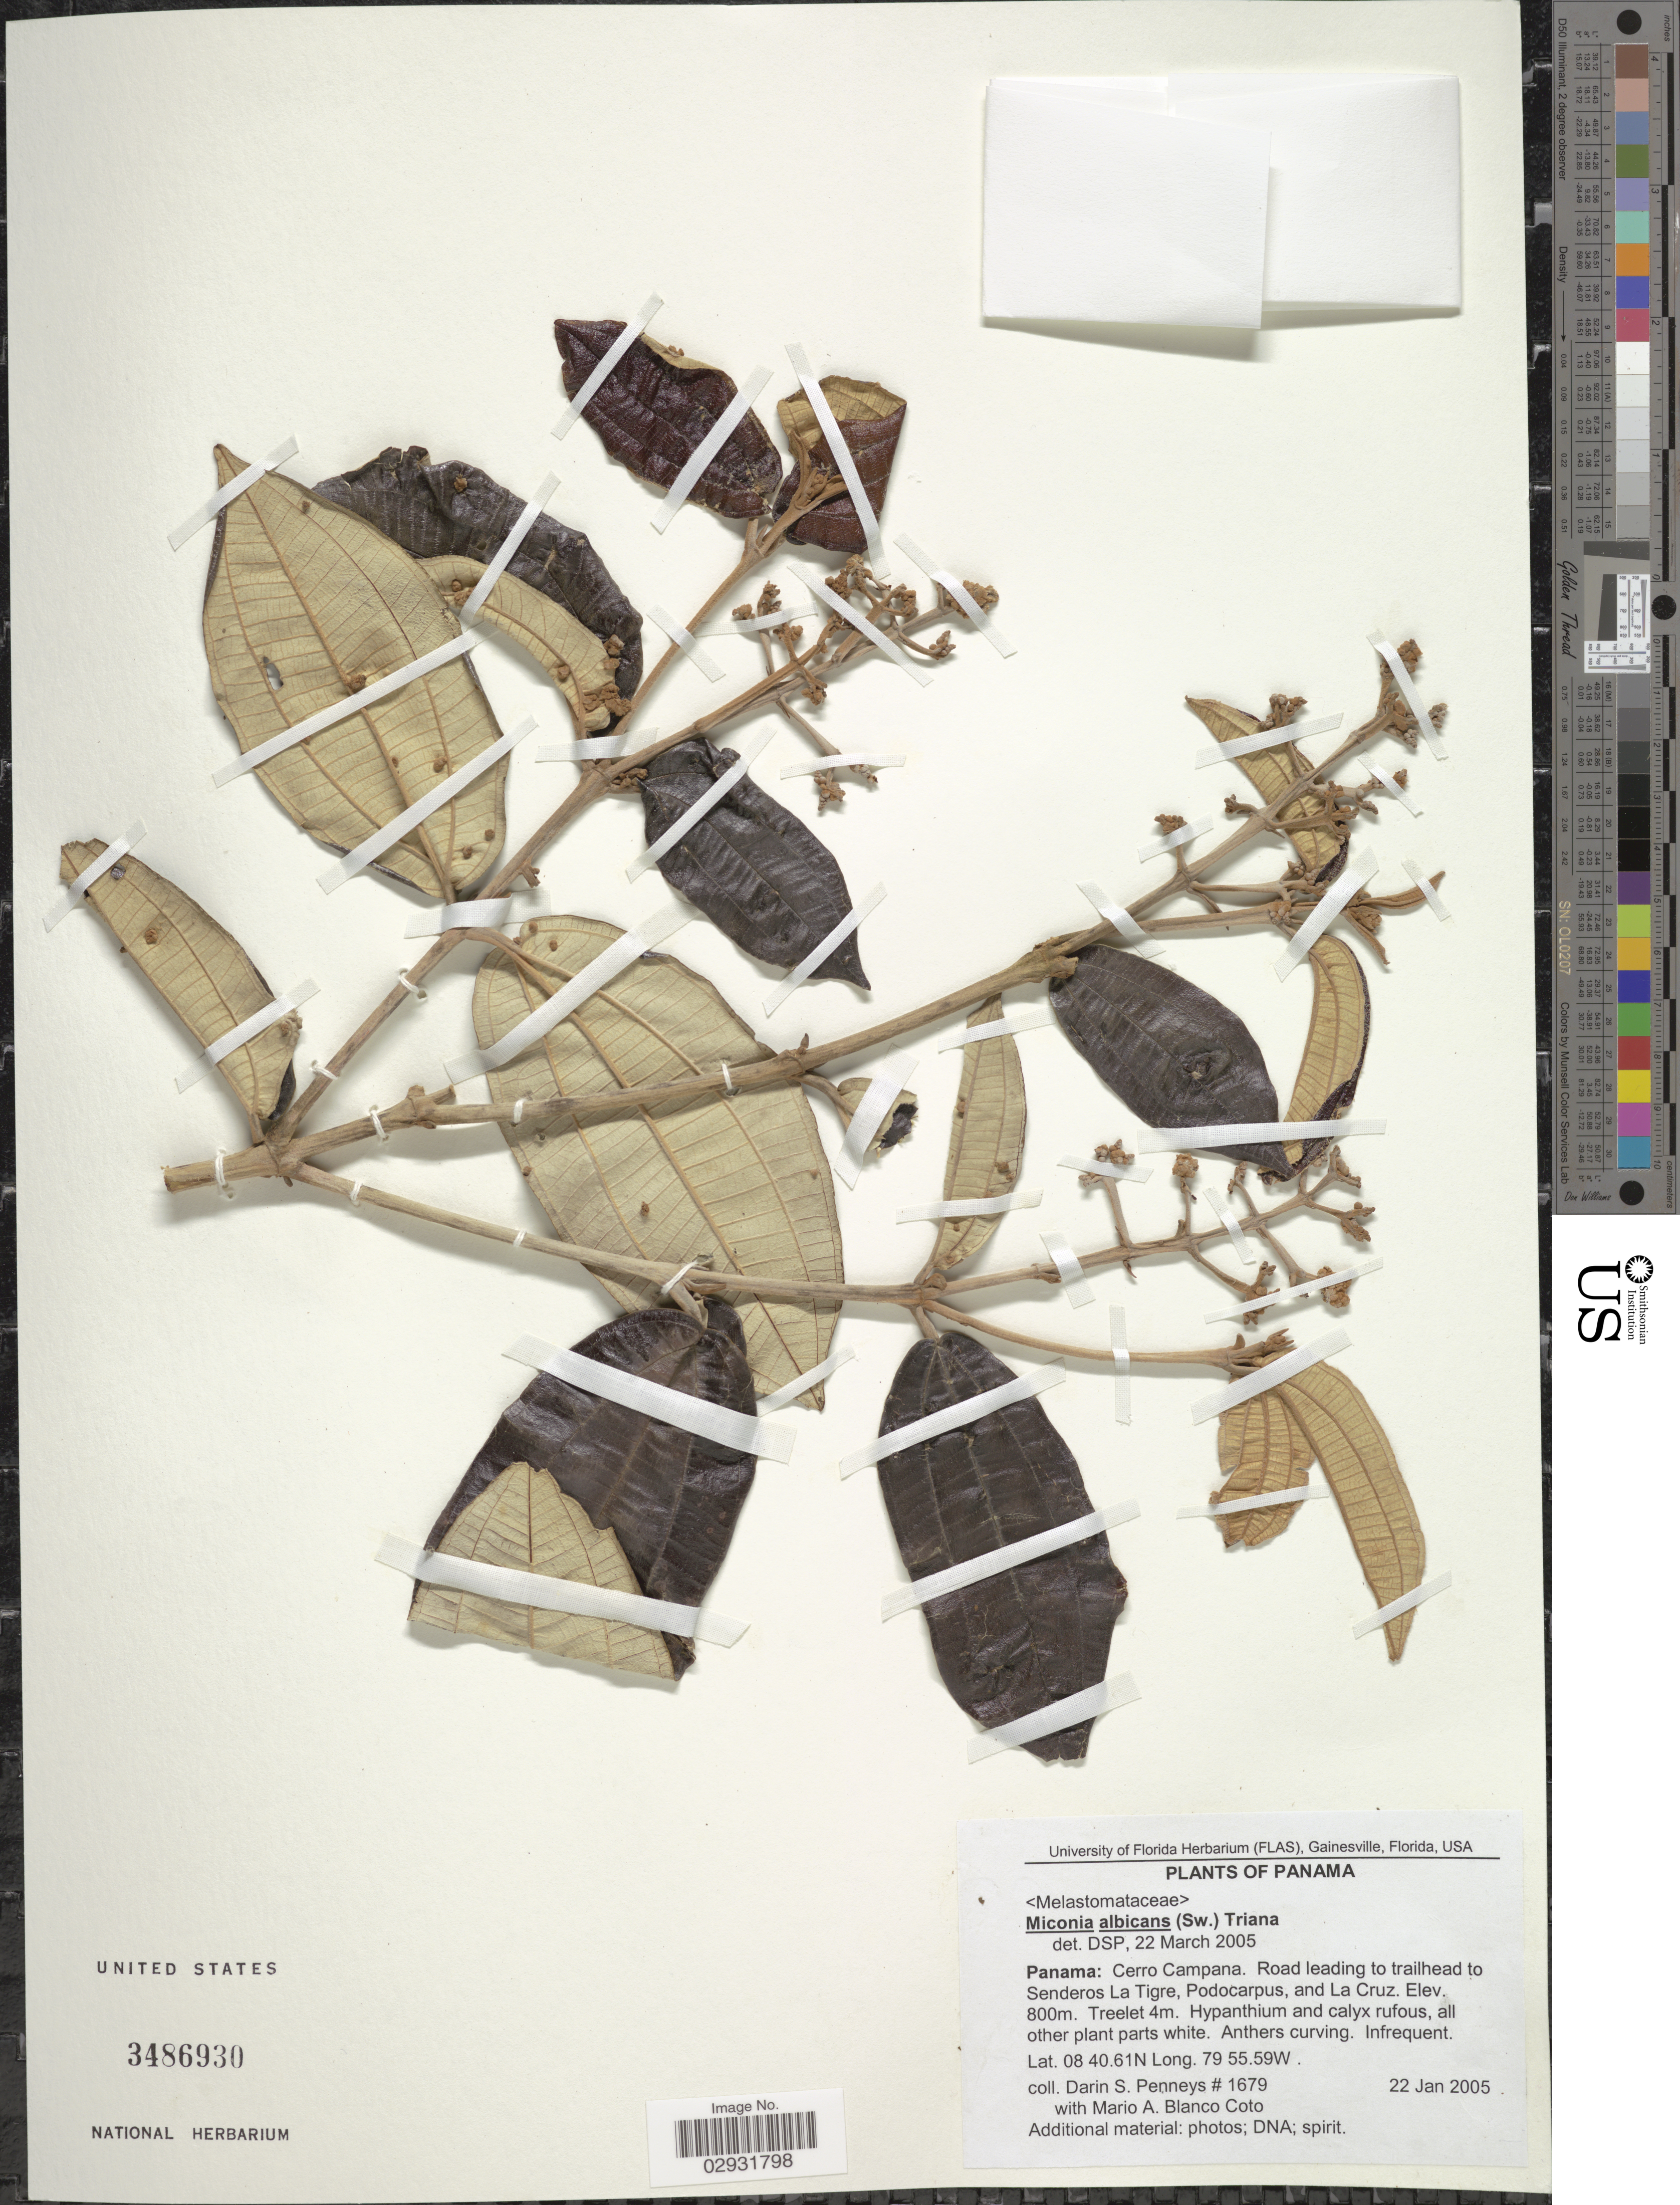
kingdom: Plantae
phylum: Tracheophyta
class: Magnoliopsida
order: Myrtales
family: Melastomataceae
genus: Miconia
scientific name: Miconia albicans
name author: (Sw.) Steud.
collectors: D. S. Penneys & M. Blanco Coto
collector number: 1679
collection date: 2005-01-22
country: Panama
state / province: Panamá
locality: Panama: Cerro Campana. Road leading to trailhead to Senderos La Tigre, Podocarpus, and La Cruz.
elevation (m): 800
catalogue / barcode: US 3486930